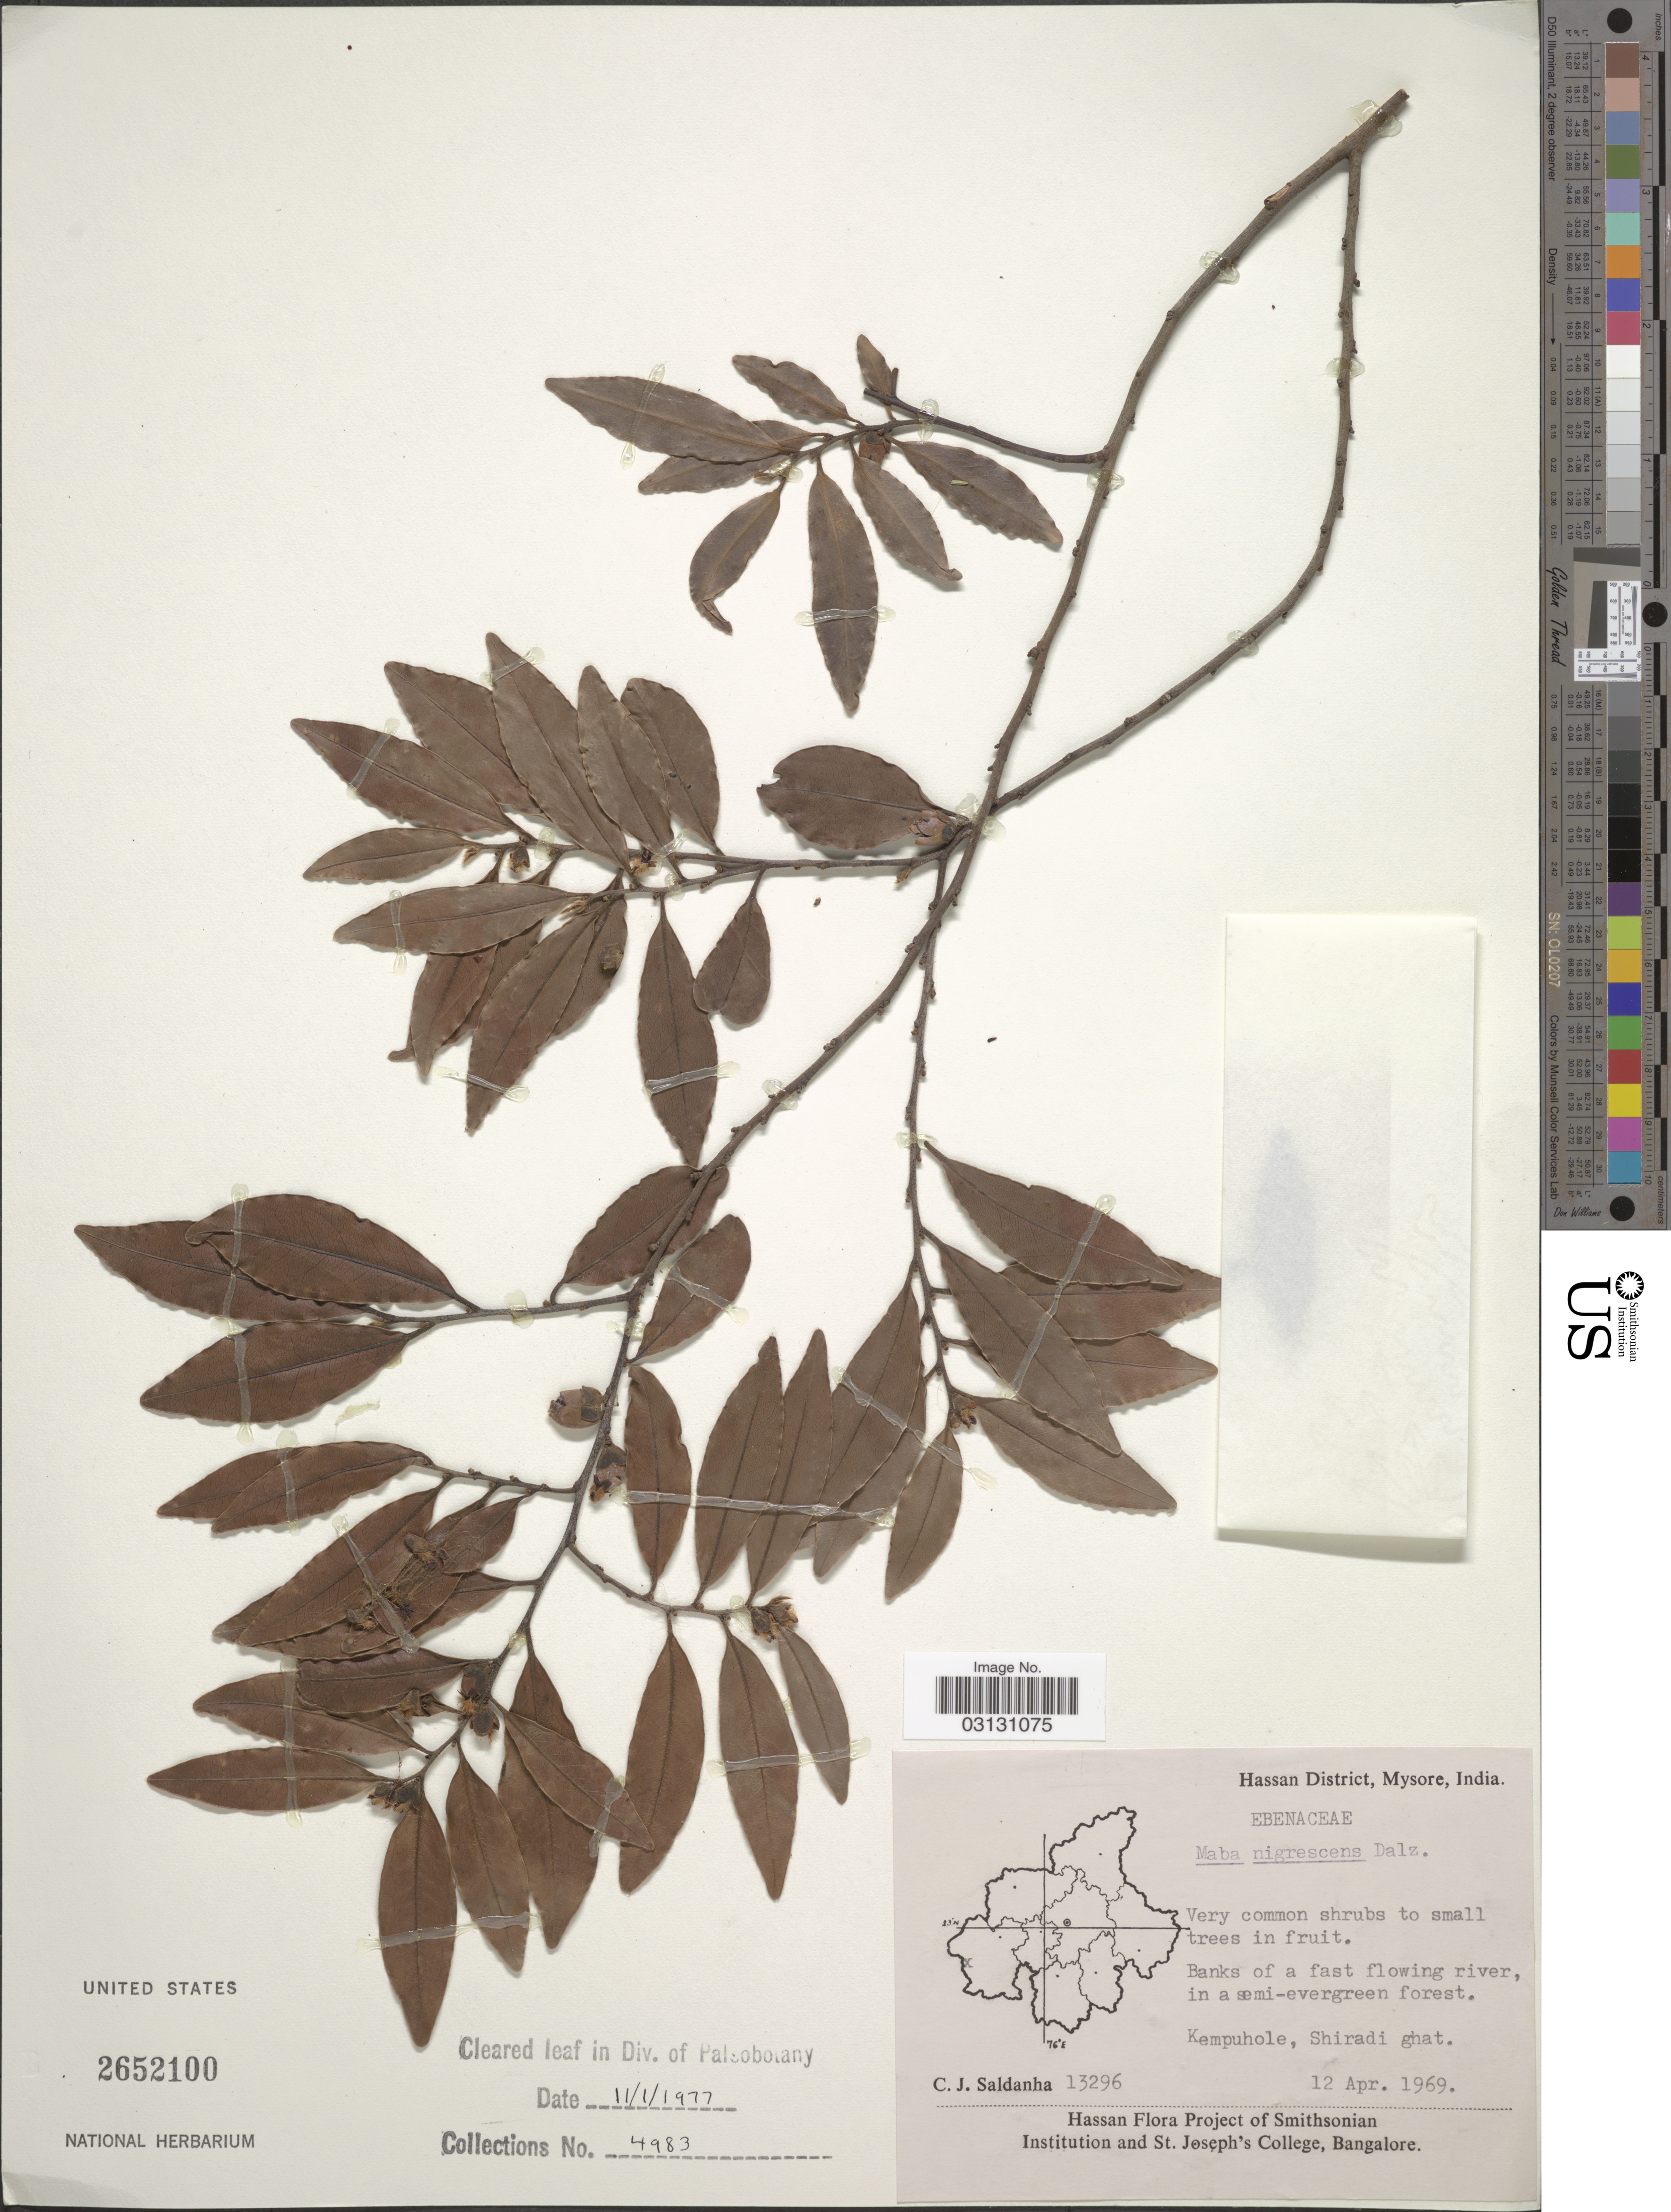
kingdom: Plantae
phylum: Tracheophyta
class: Magnoliopsida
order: Ericales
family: Ebenaceae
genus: Diospyros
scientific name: Diospyros ferrea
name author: (Willd.) Bakh.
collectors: C. J. Saldanha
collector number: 13296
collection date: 1969-04-12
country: India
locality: Hassan District, Mysore. Kempuhola, Shiradi ghat.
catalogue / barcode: US 2652100